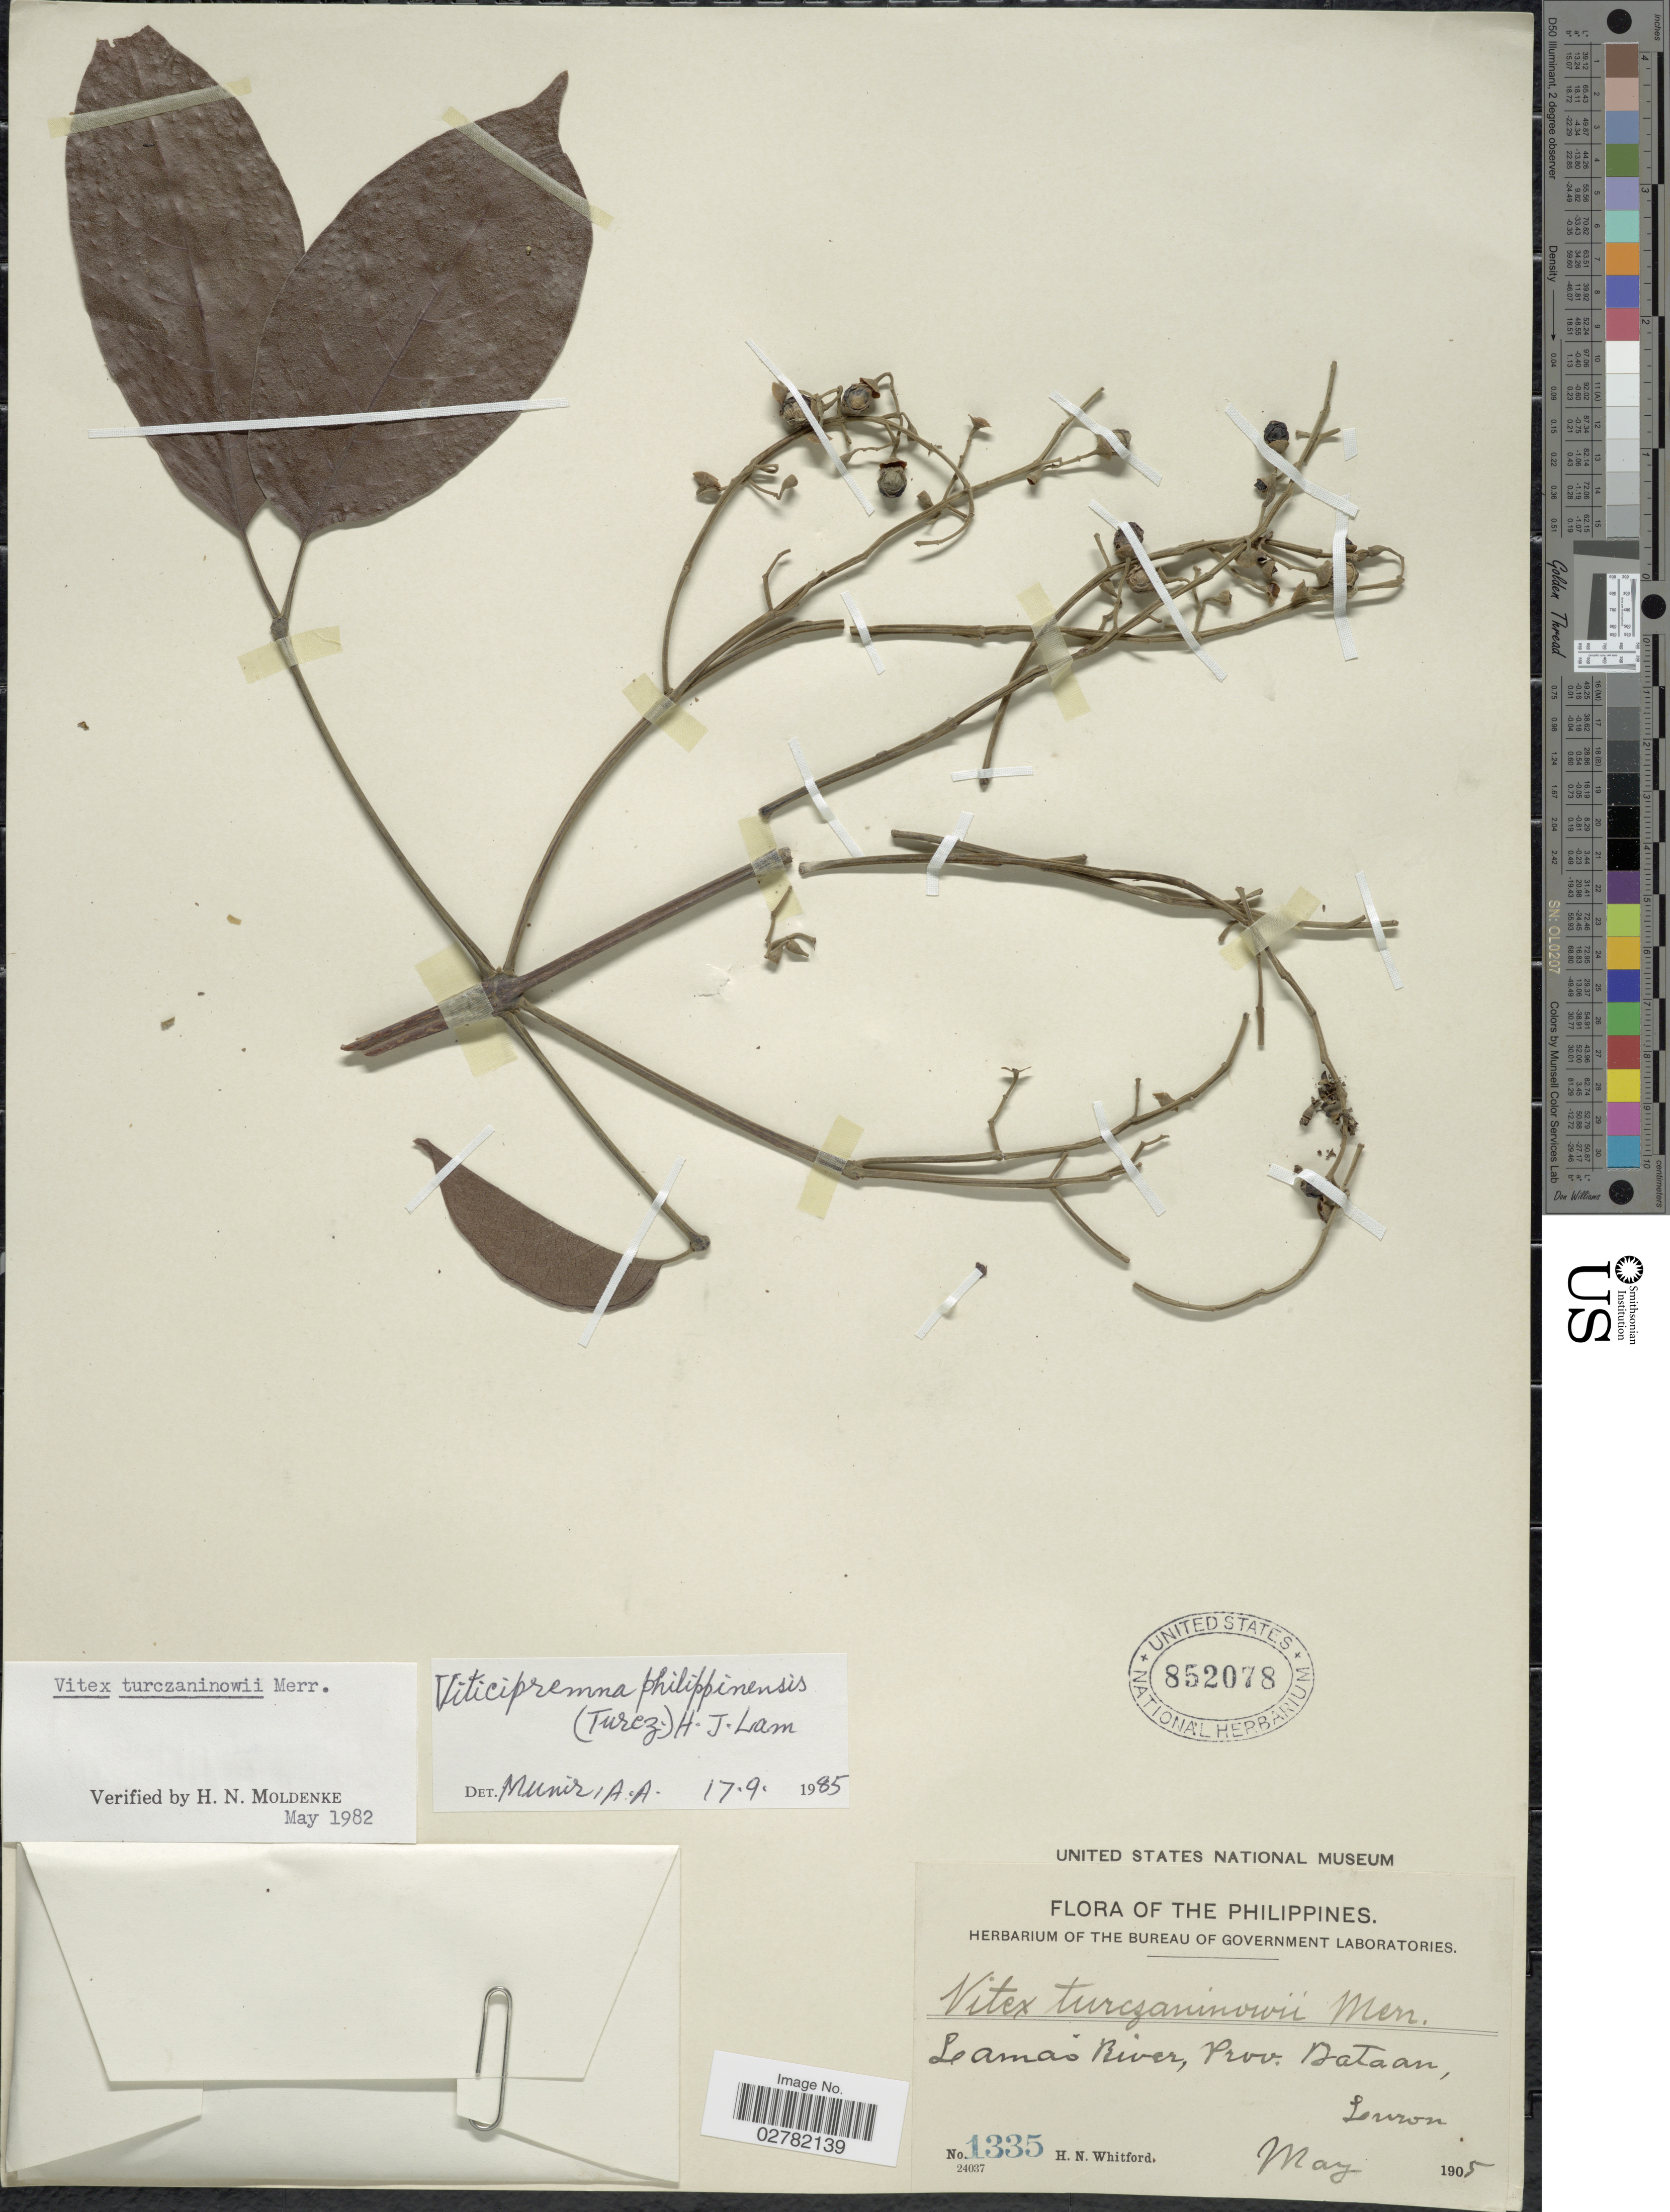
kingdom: Plantae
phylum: Tracheophyta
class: Magnoliopsida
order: Lamiales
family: Lamiaceae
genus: Viticipremna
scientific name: Viticipremna philippinensis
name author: (Turcz.) H.J. Lam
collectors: H. N. Whitford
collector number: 1335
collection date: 1905-05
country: Philippines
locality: Lamao River, Prov. Bataan, Luzon.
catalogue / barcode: US 852078